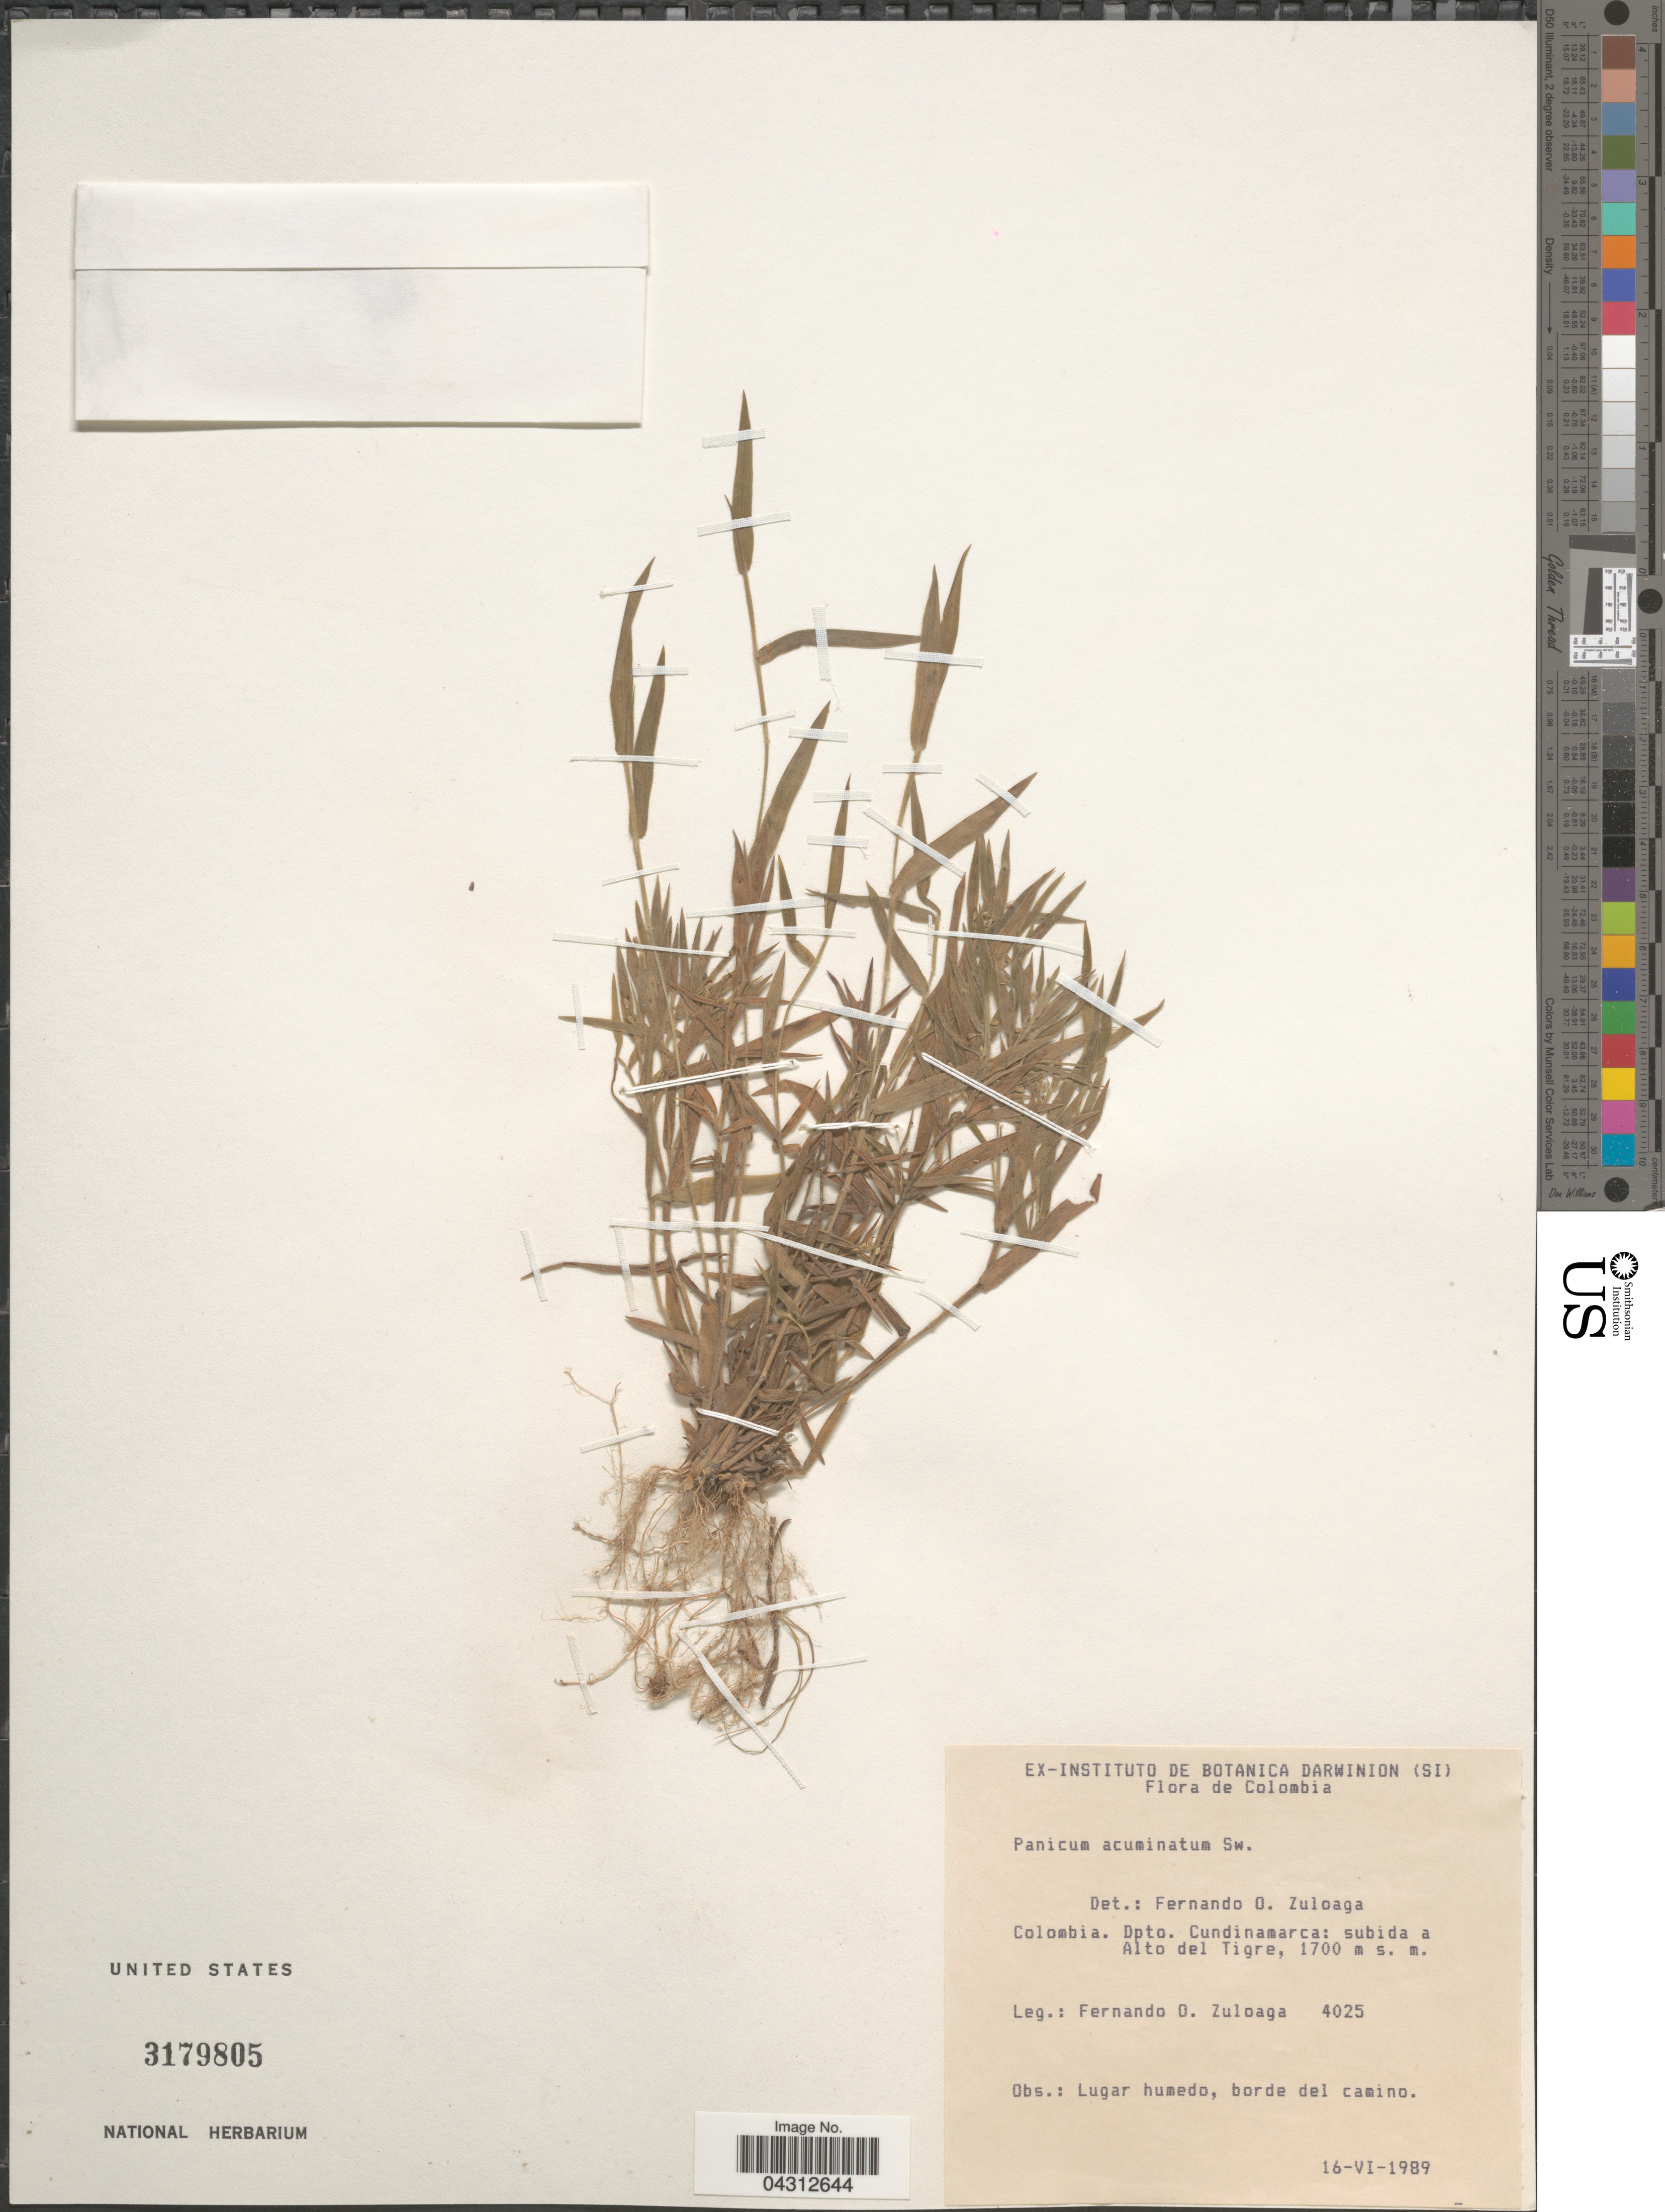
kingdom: Plantae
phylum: Tracheophyta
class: Liliopsida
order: Poales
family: Poaceae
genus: Panicum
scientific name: Panicum acuminatum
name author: Sw.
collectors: F. O. Zuloaga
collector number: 4025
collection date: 1989-06-16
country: Colombia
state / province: Cundinamarca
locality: Dpto. Cundinamarca: subida a Alto del Tigre.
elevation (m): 1700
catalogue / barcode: US 3179805